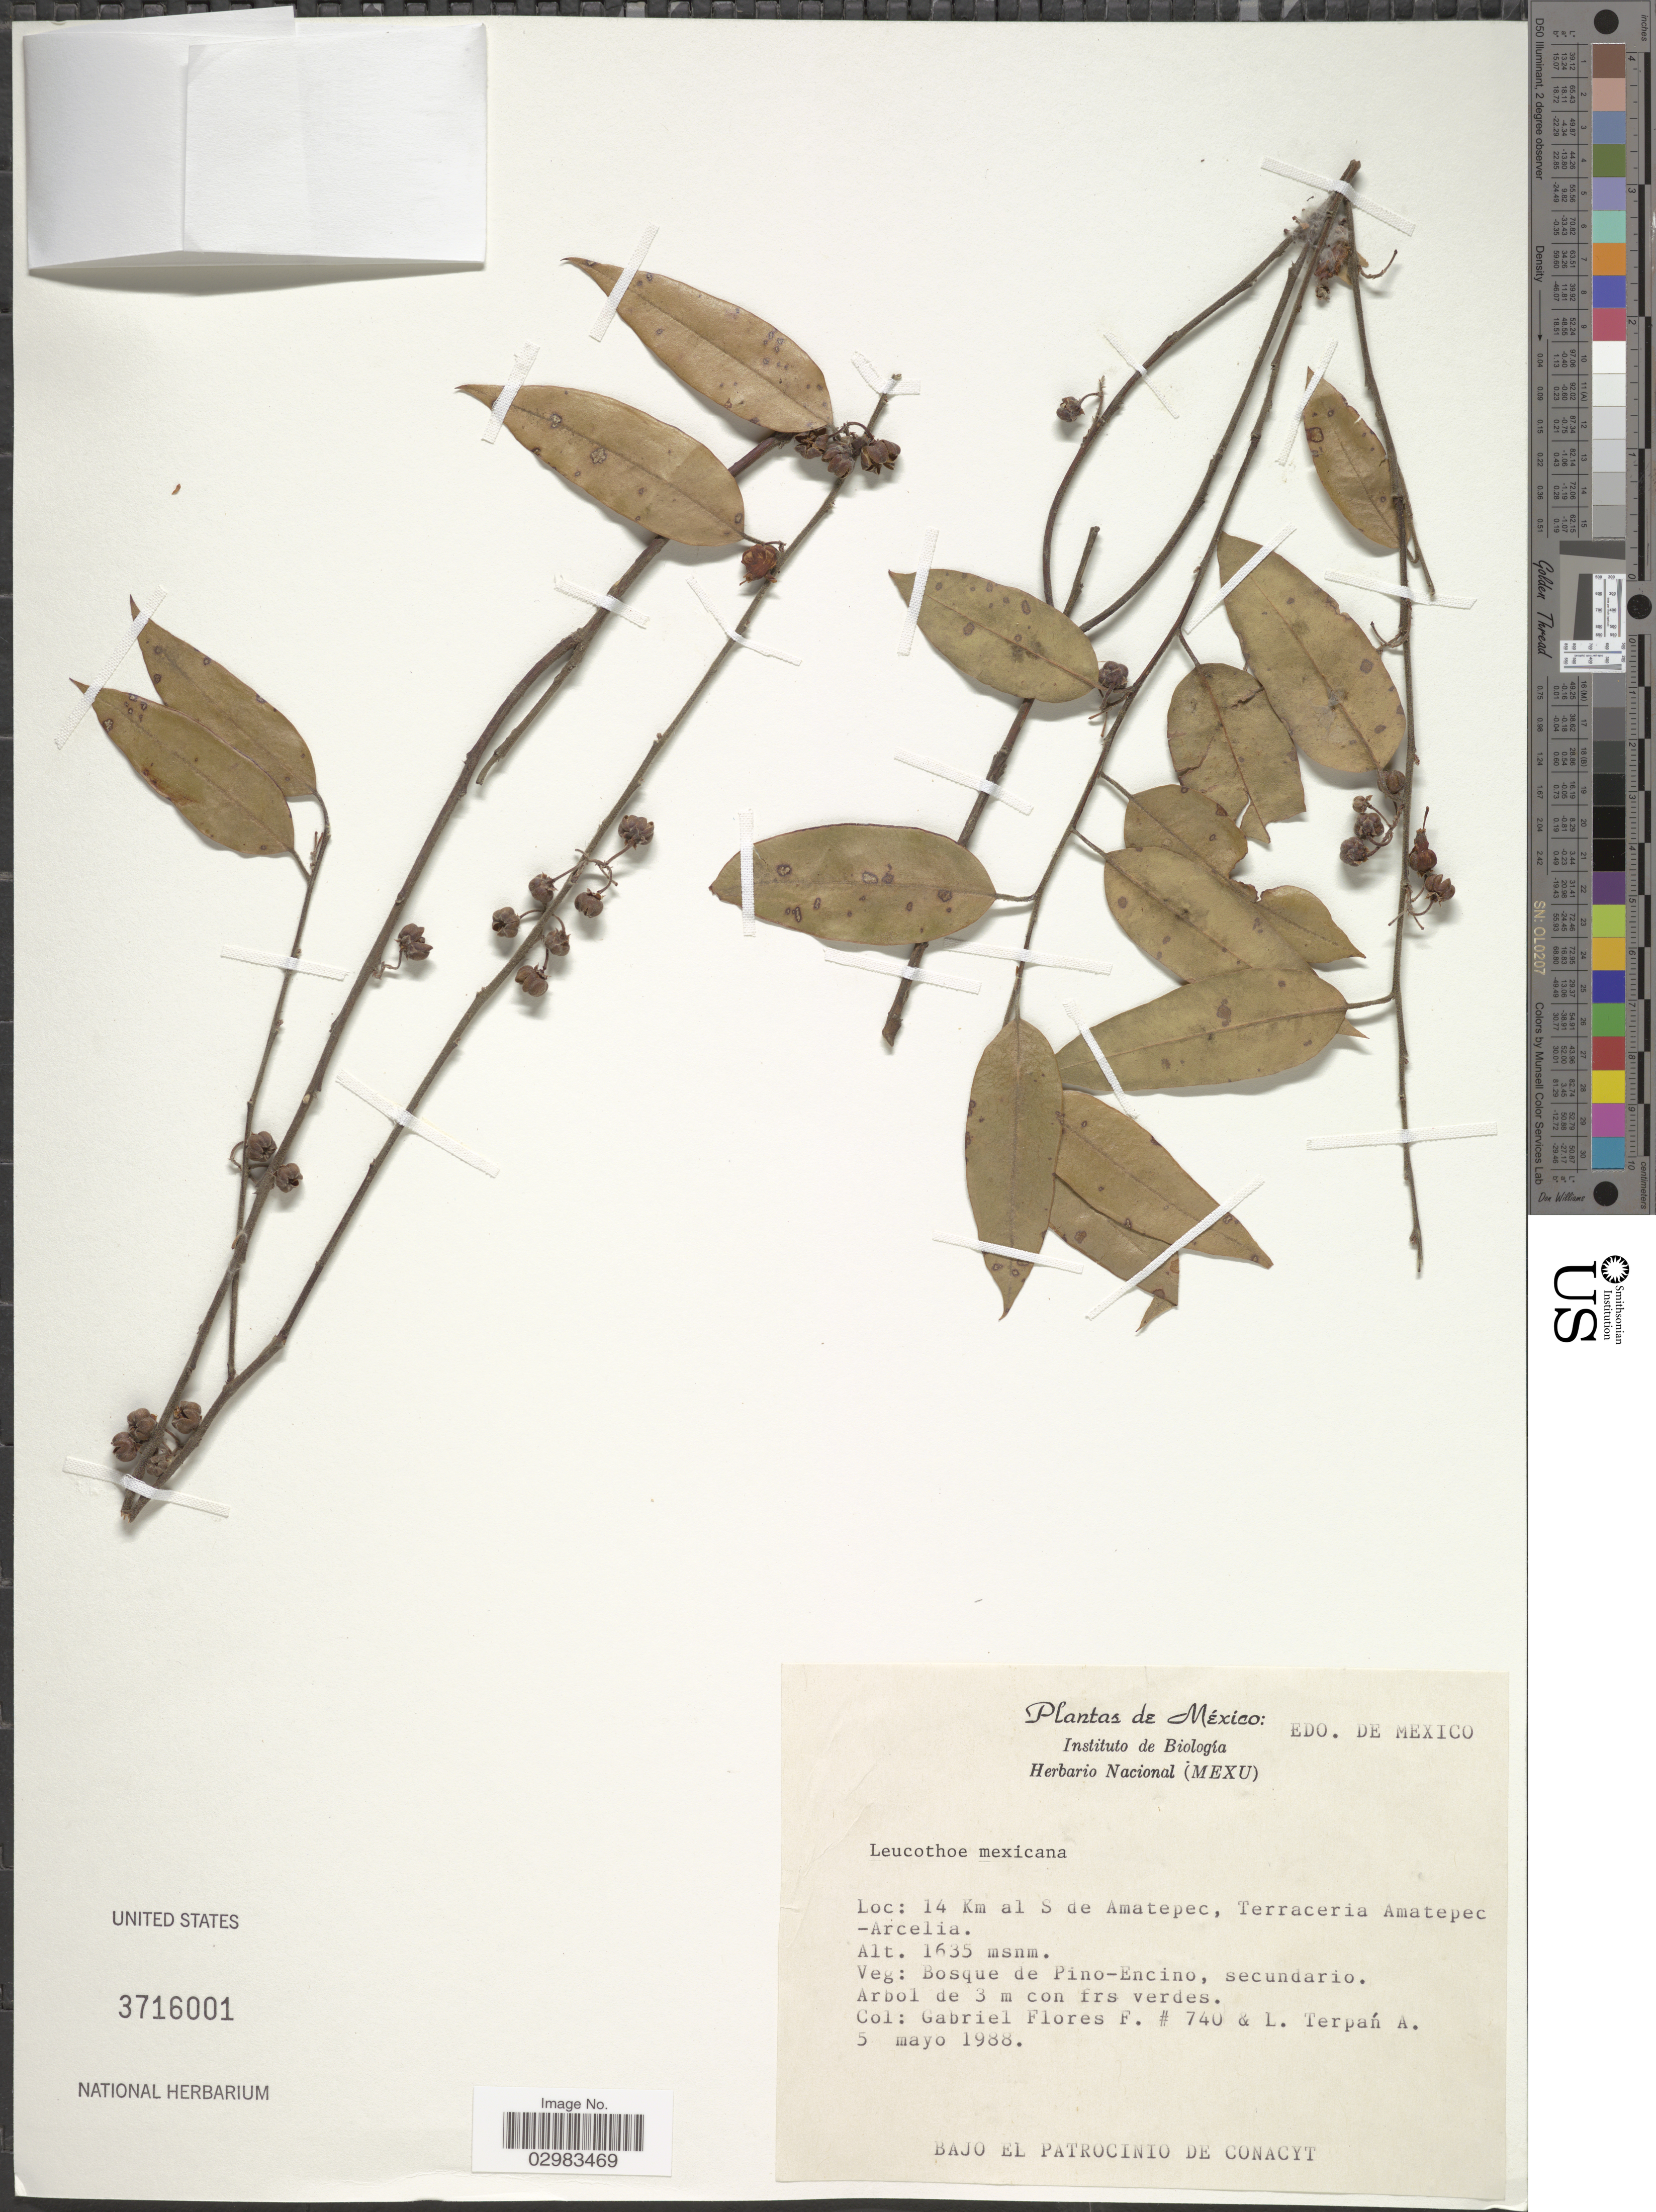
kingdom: Plantae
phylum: Tracheophyta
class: Magnoliopsida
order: Ericales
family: Ericaceae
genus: Leucothoe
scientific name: Leucothoë mexicana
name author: (Hemsl.) Small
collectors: G. Flores F. & L. Terpan A.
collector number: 740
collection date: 1988-05-05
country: Mexico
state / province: México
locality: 14 Km al S de Amatepec, Terraceria Amatepec-Arcelia.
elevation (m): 1635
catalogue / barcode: US 3716001